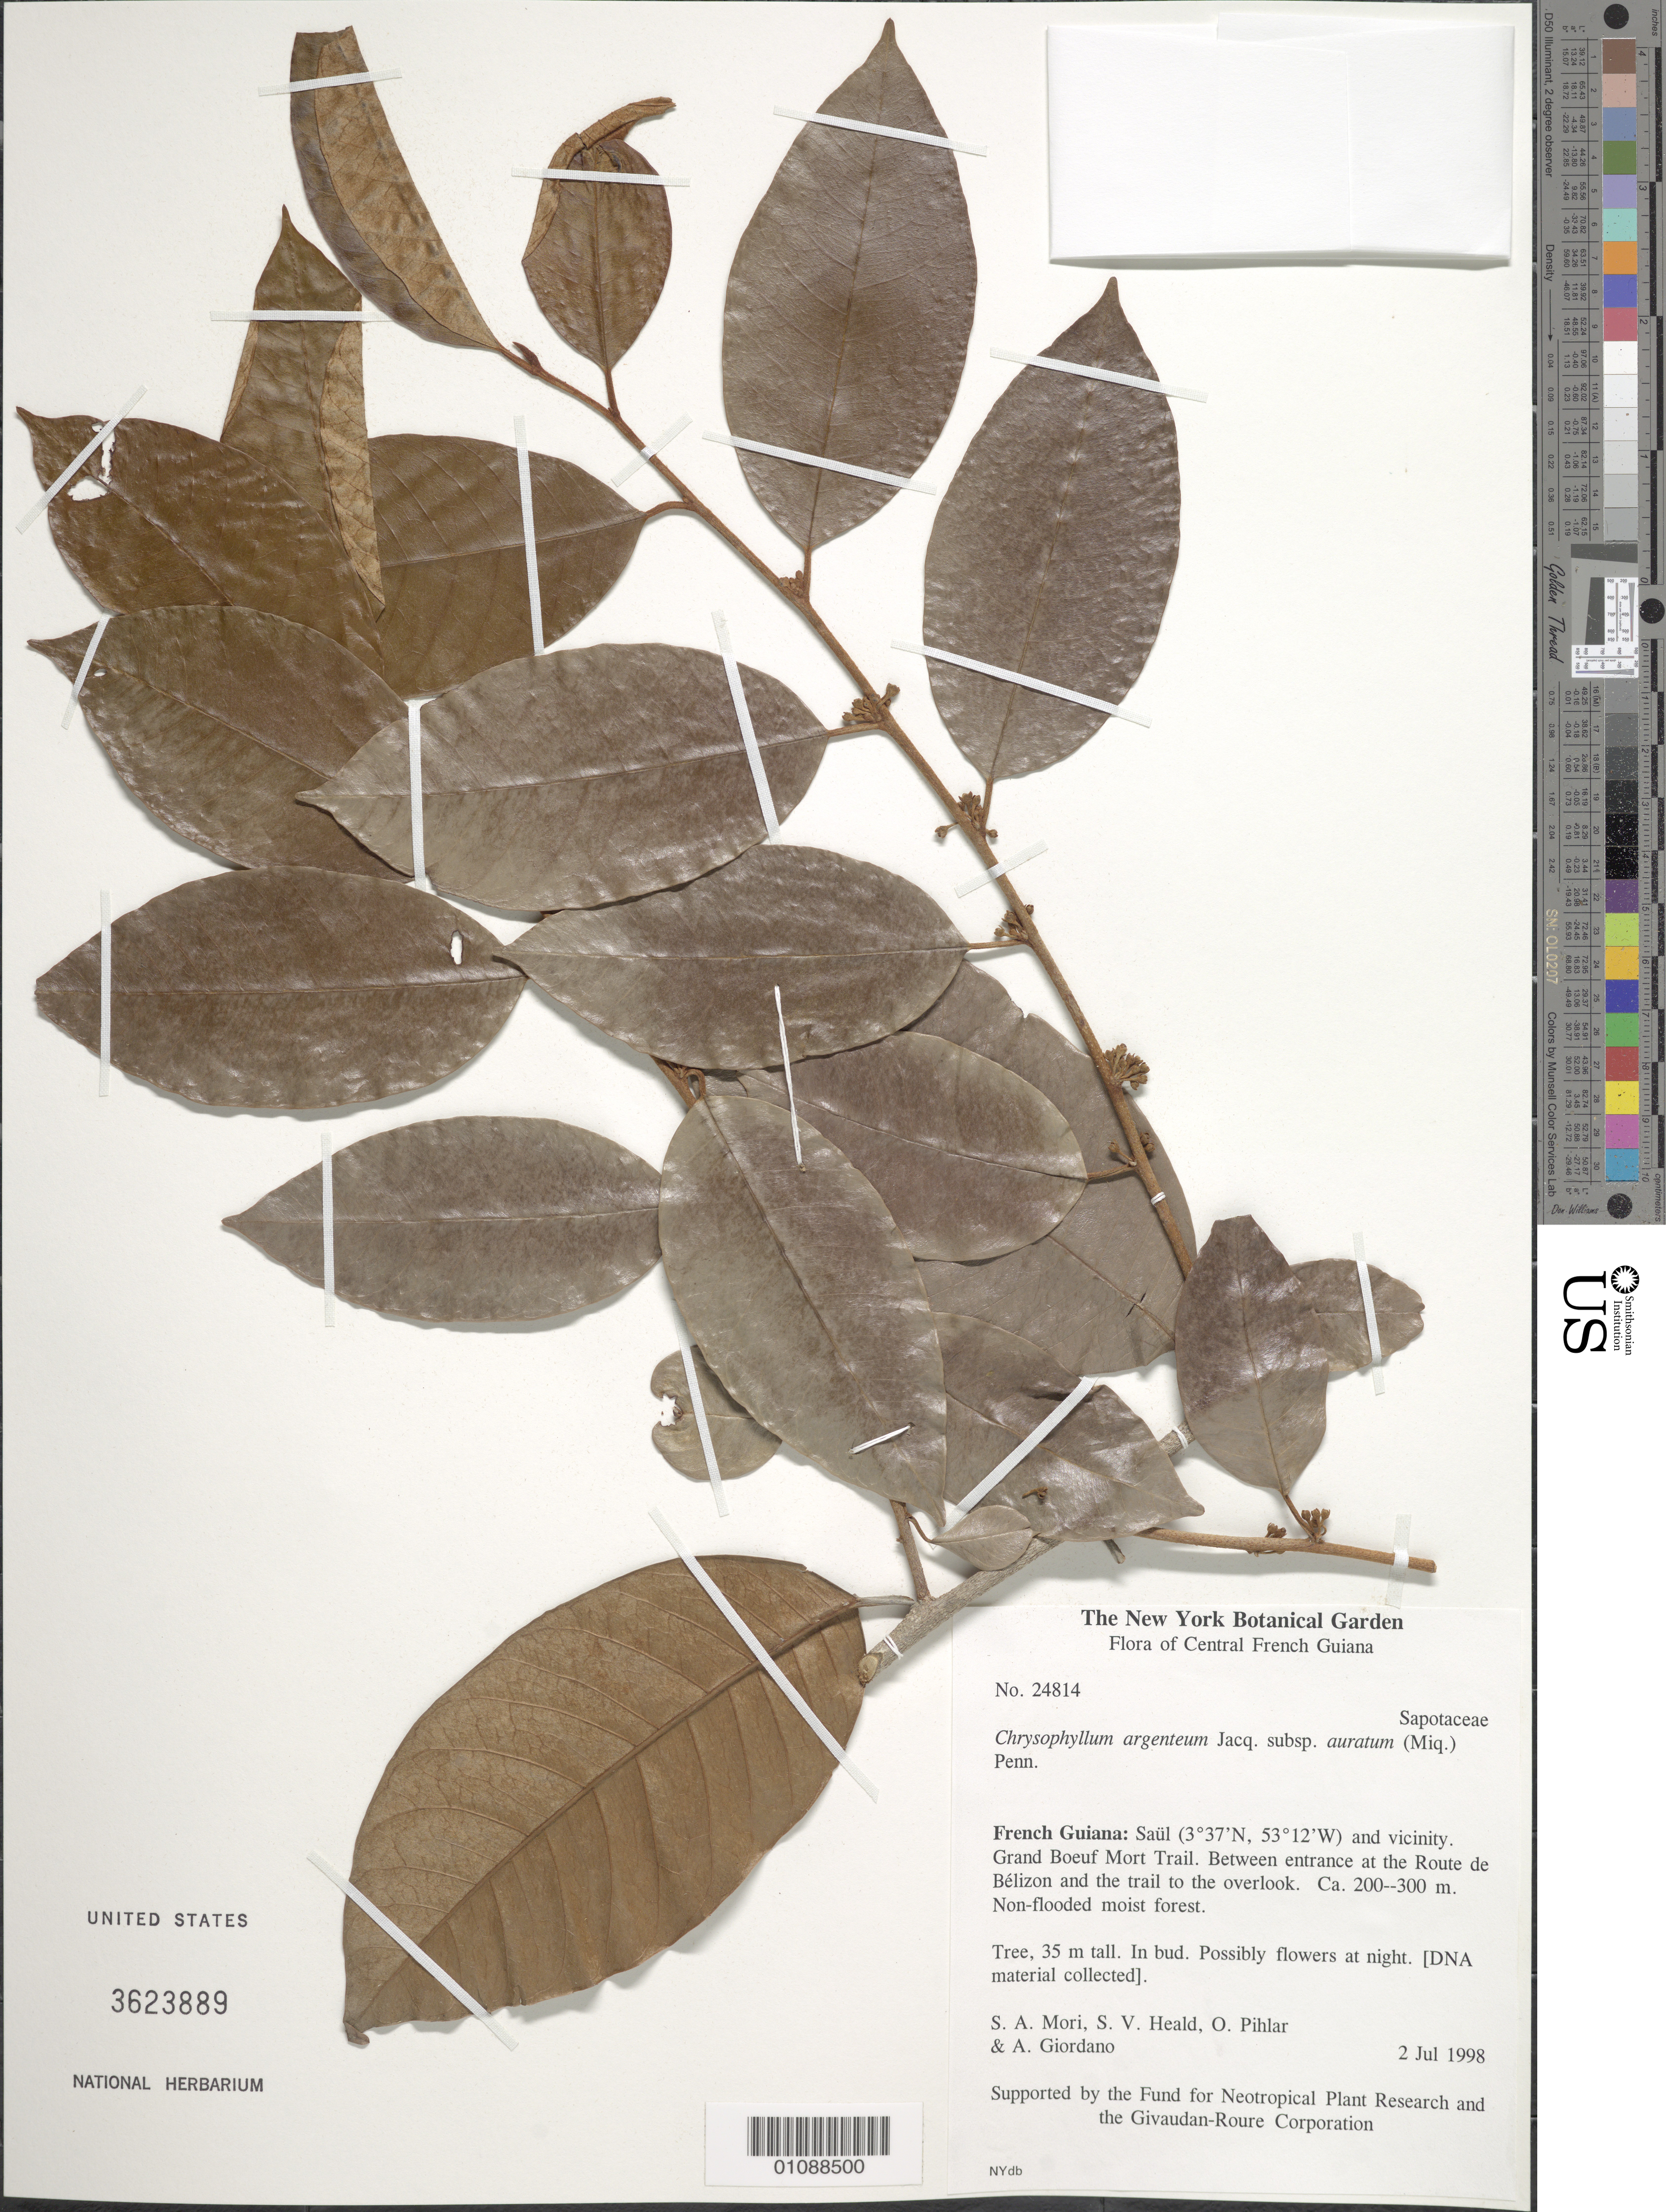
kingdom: Plantae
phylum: Tracheophyta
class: Magnoliopsida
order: Ericales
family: Sapotaceae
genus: Chrysophyllum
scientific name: Chrysophyllum argenteum subsp. auratum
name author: (Miq.) T.D. Penn.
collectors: S. Mori, S. Heald, O. Pihlar & A. Giordano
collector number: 24814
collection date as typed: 2-Jul-98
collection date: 1998-07-02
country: French Guiana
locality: Saül and vic. Grand Boeuf Mort Trail. Between entrance at the Route de Bélizon and the trail to the overlook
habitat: Non-flooded moist forest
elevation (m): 200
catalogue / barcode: US 3623889